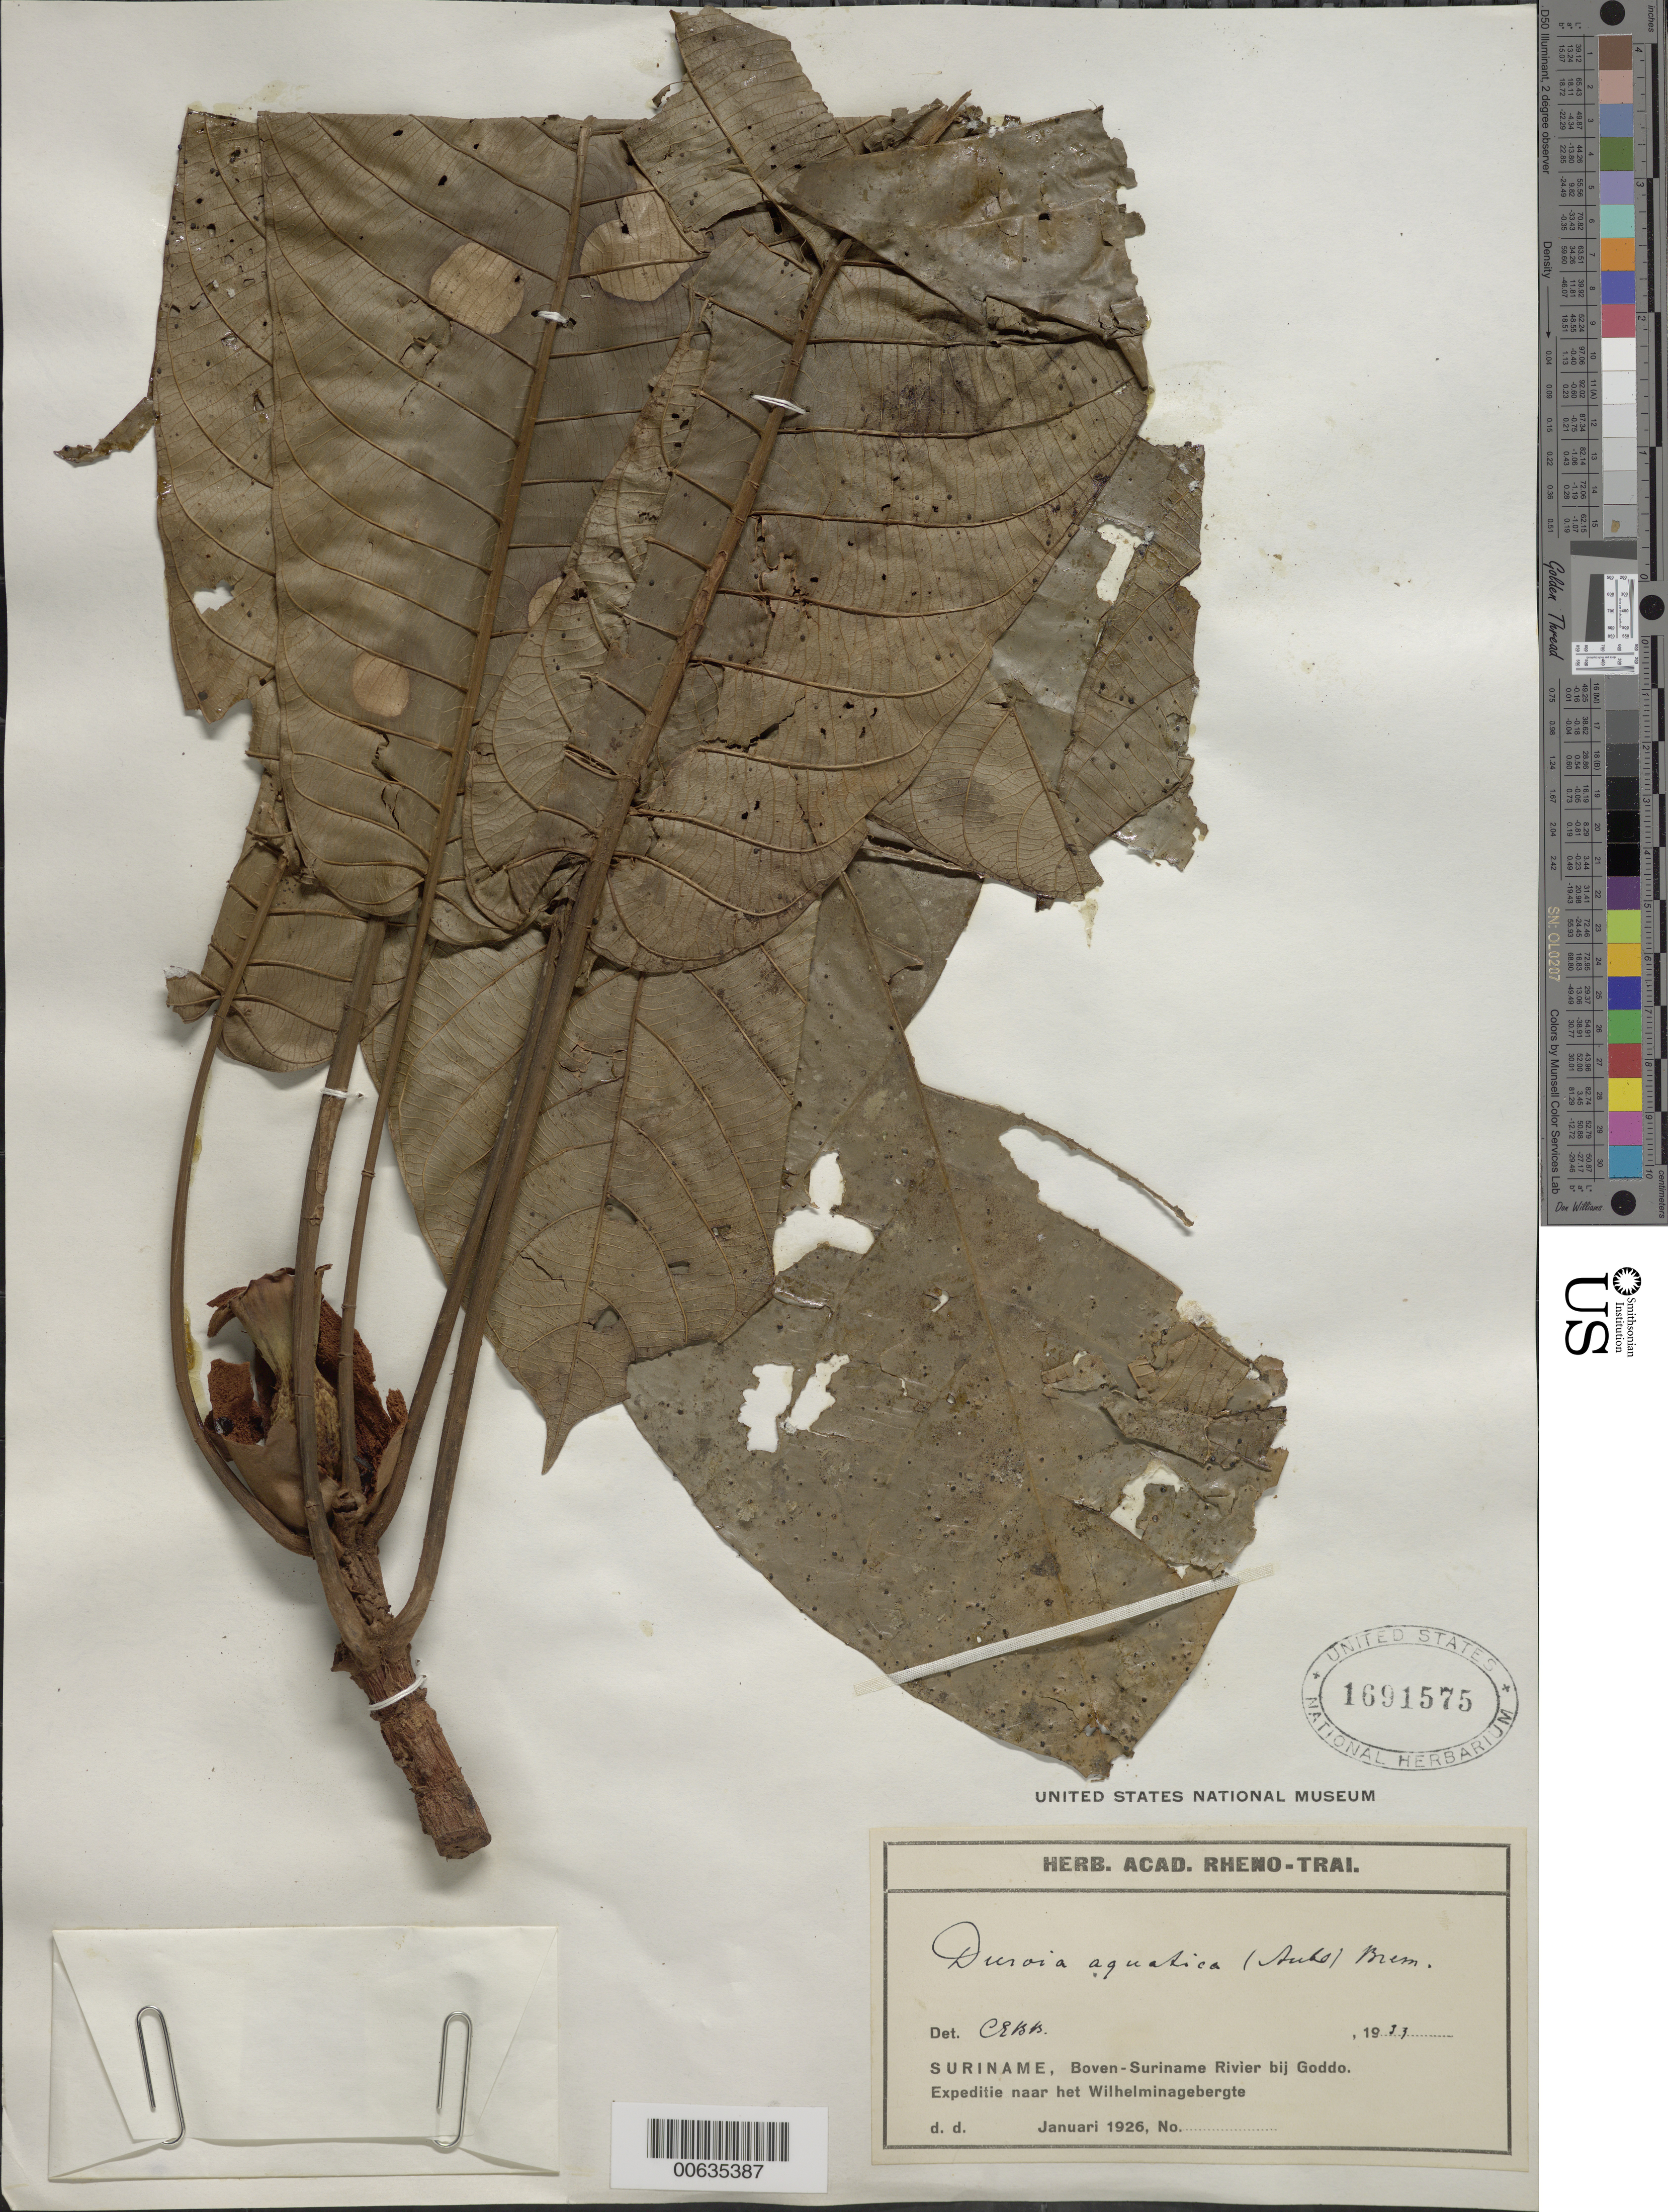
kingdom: Plantae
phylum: Tracheophyta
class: Magnoliopsida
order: Gentianales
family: Rubiaceae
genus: Duroia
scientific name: Duroia aquatica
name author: (Aubl.) Bremek.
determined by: Bremekamp, C. E. B.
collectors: G. Stahel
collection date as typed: Jan-26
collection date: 1926-01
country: Suriname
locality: SURINAME R., above, at Goddo, Expeditie to Wilhelminagebergte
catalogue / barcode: US 1691575